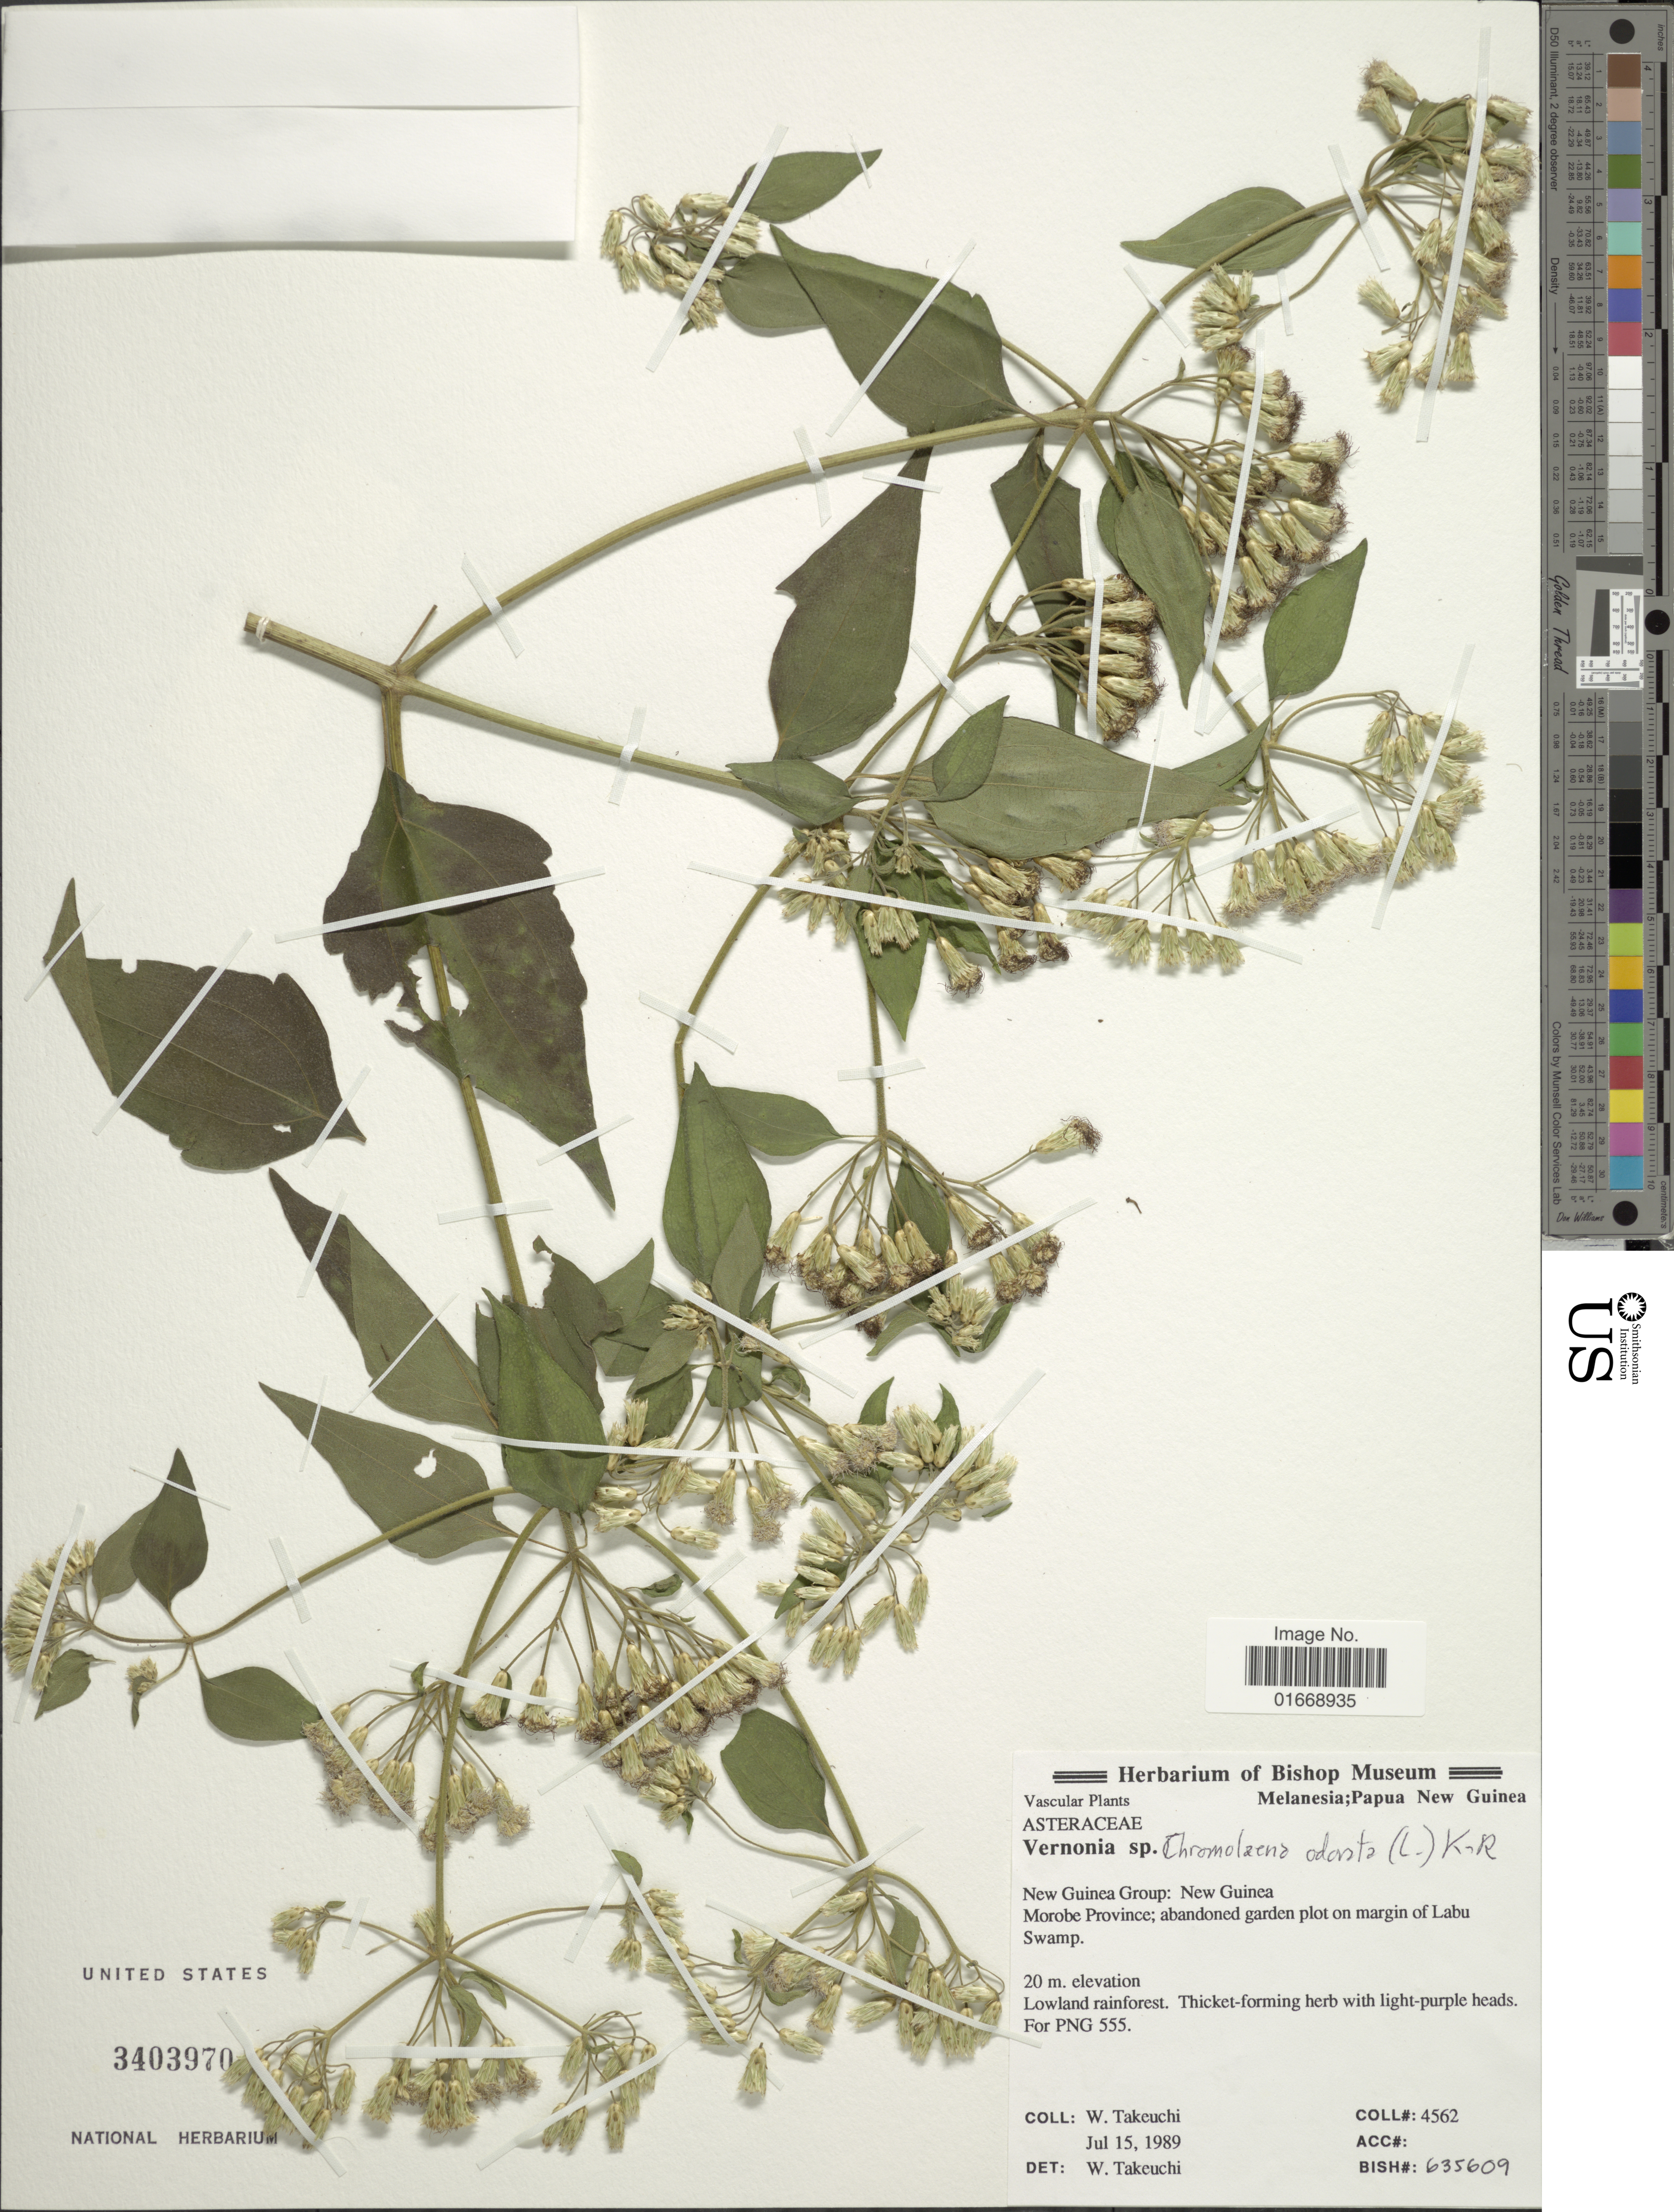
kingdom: Plantae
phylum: Tracheophyta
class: Magnoliopsida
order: Asterales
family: Asteraceae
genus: Chromolaena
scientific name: Chromolaena odorata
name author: (L.) R.M. King & H. Rob.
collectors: W. Takeuchi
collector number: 4562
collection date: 1989-07-15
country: Papua New Guinea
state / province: Morobe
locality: New Guinea Group, on margin of Labu Swamp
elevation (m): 20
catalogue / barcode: US 3403970